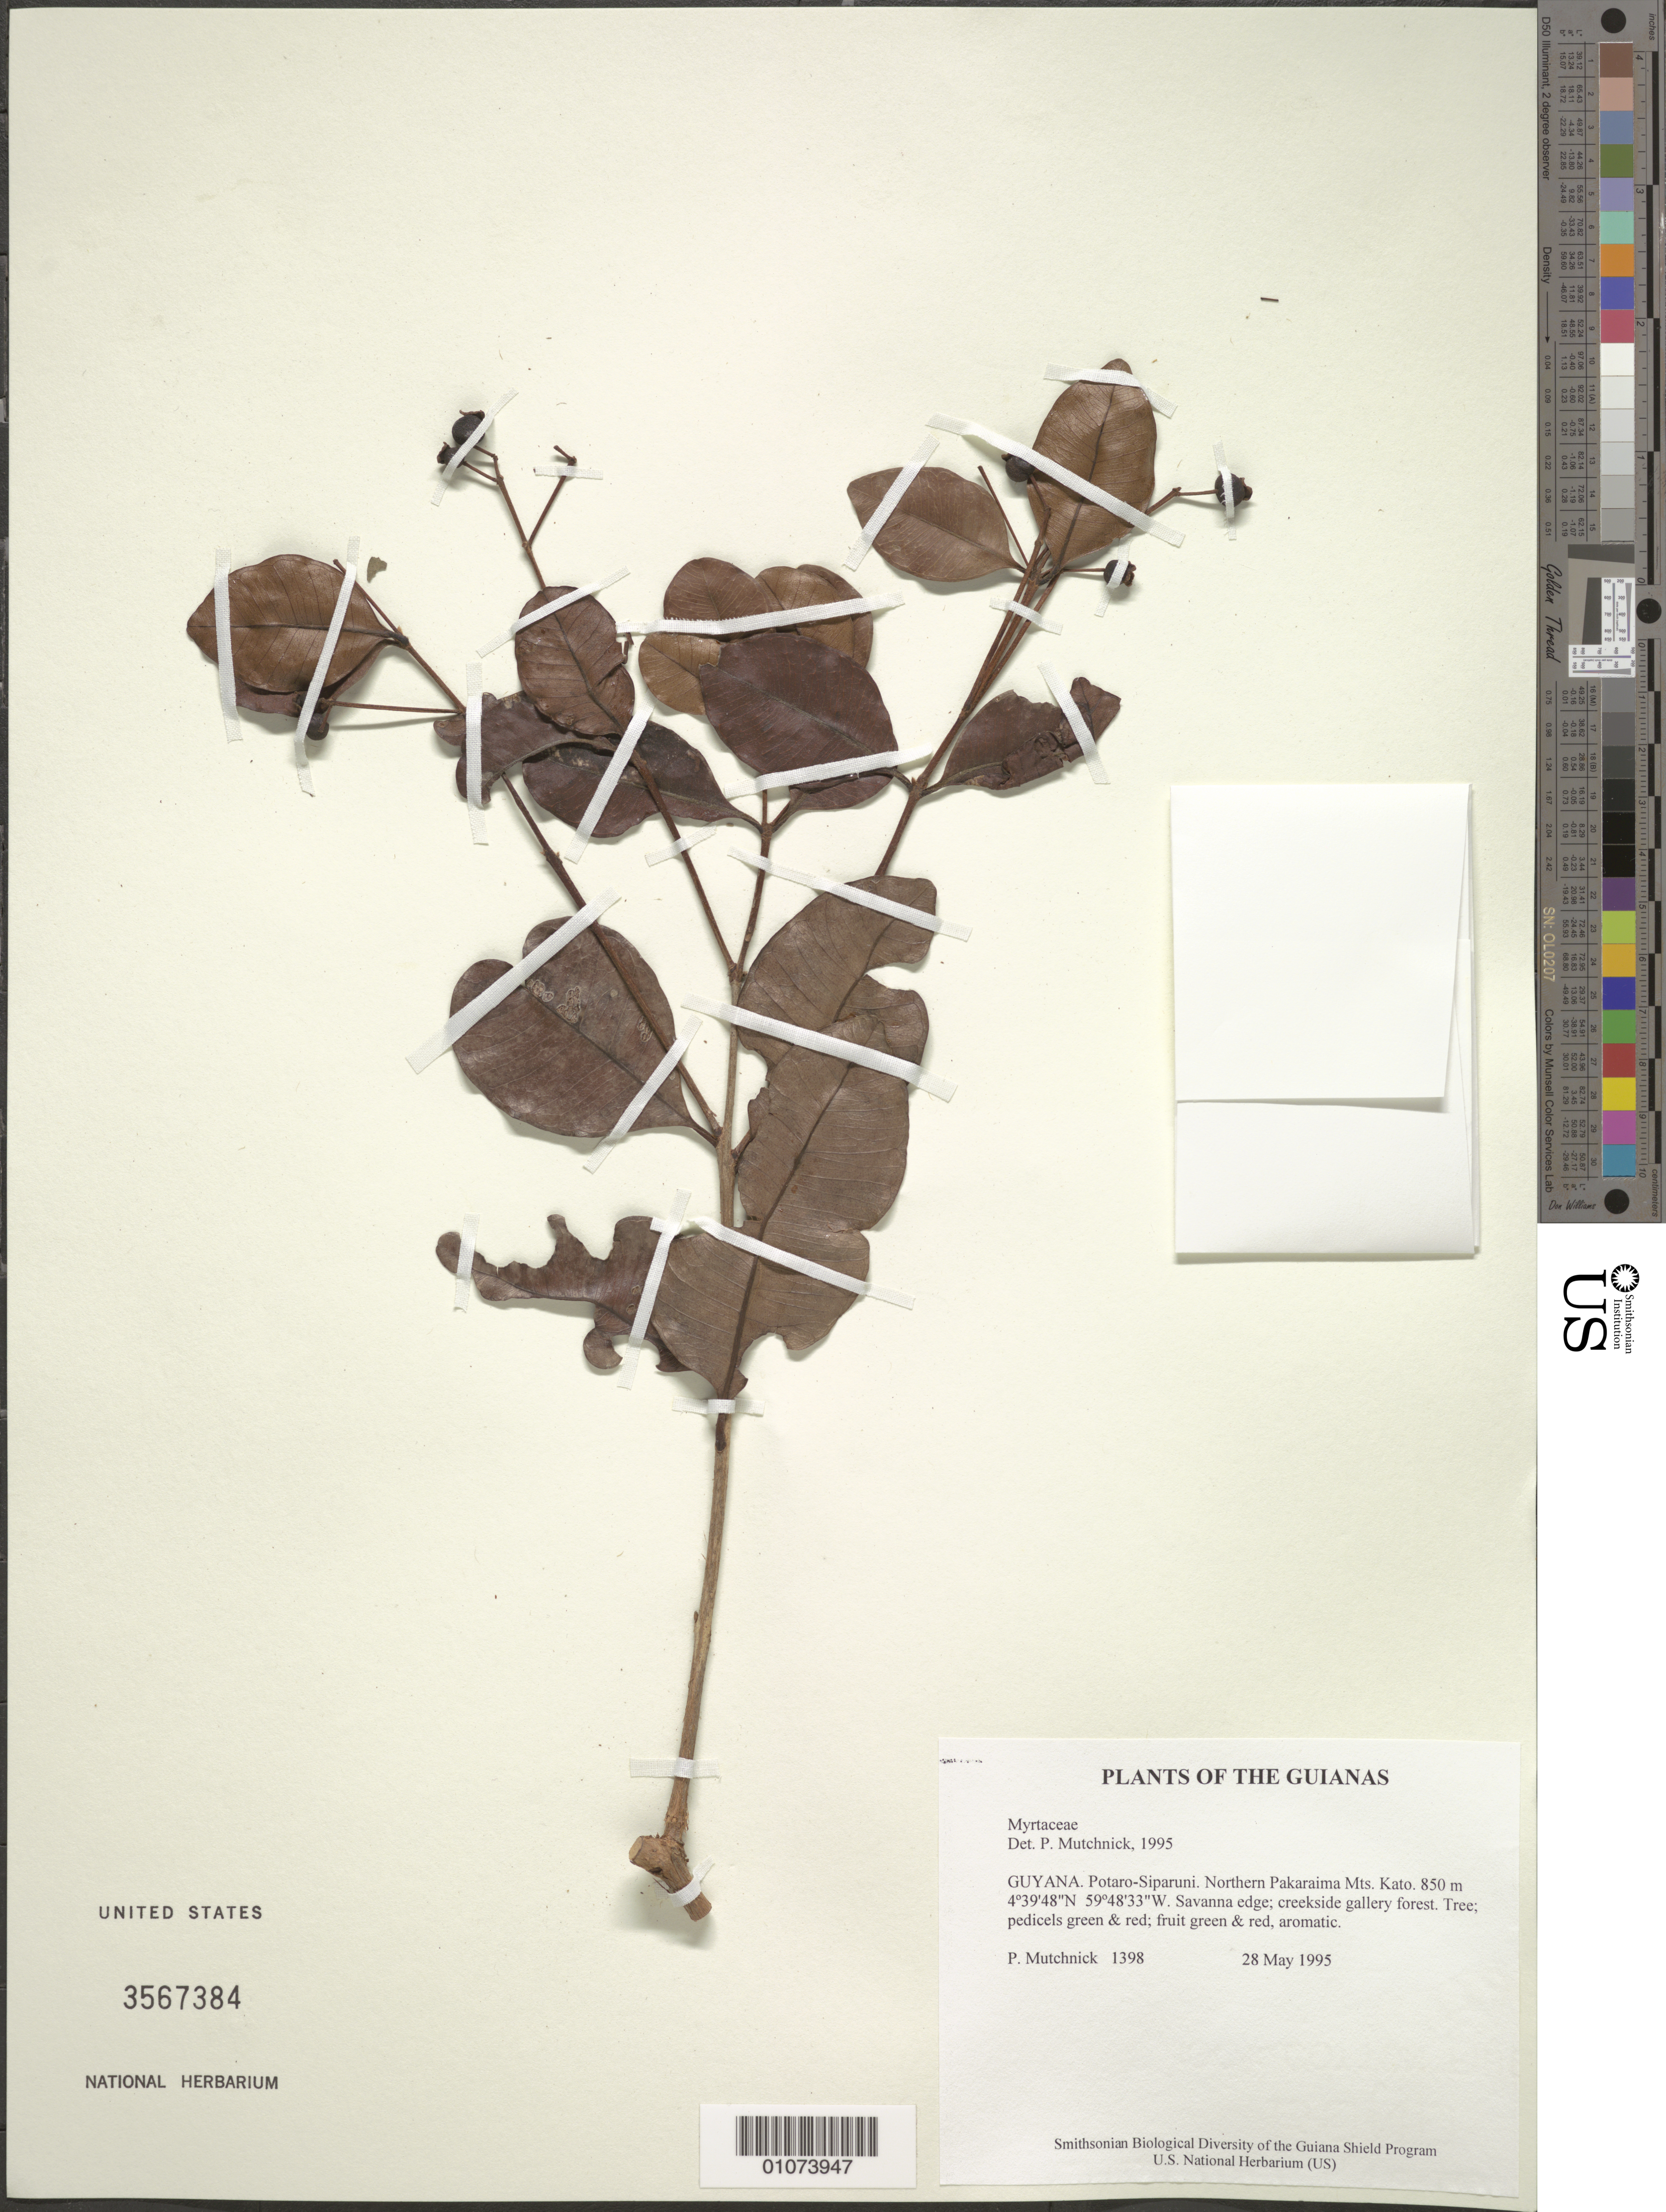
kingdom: Plantae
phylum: Tracheophyta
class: Magnoliopsida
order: Myrtales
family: Myrtaceae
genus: Myrcia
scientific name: Myrcia guianensis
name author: (Aubl.) DC.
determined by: Lucas, E.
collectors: P. Mutchnick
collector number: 1398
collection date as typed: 28 May 1995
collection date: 1995-05-28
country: Guyana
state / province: Potaro-Siparuni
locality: Northern Pakaraima Mts. Kato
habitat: Savanna edge; creekside gallery forest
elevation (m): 850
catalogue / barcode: US 3567384